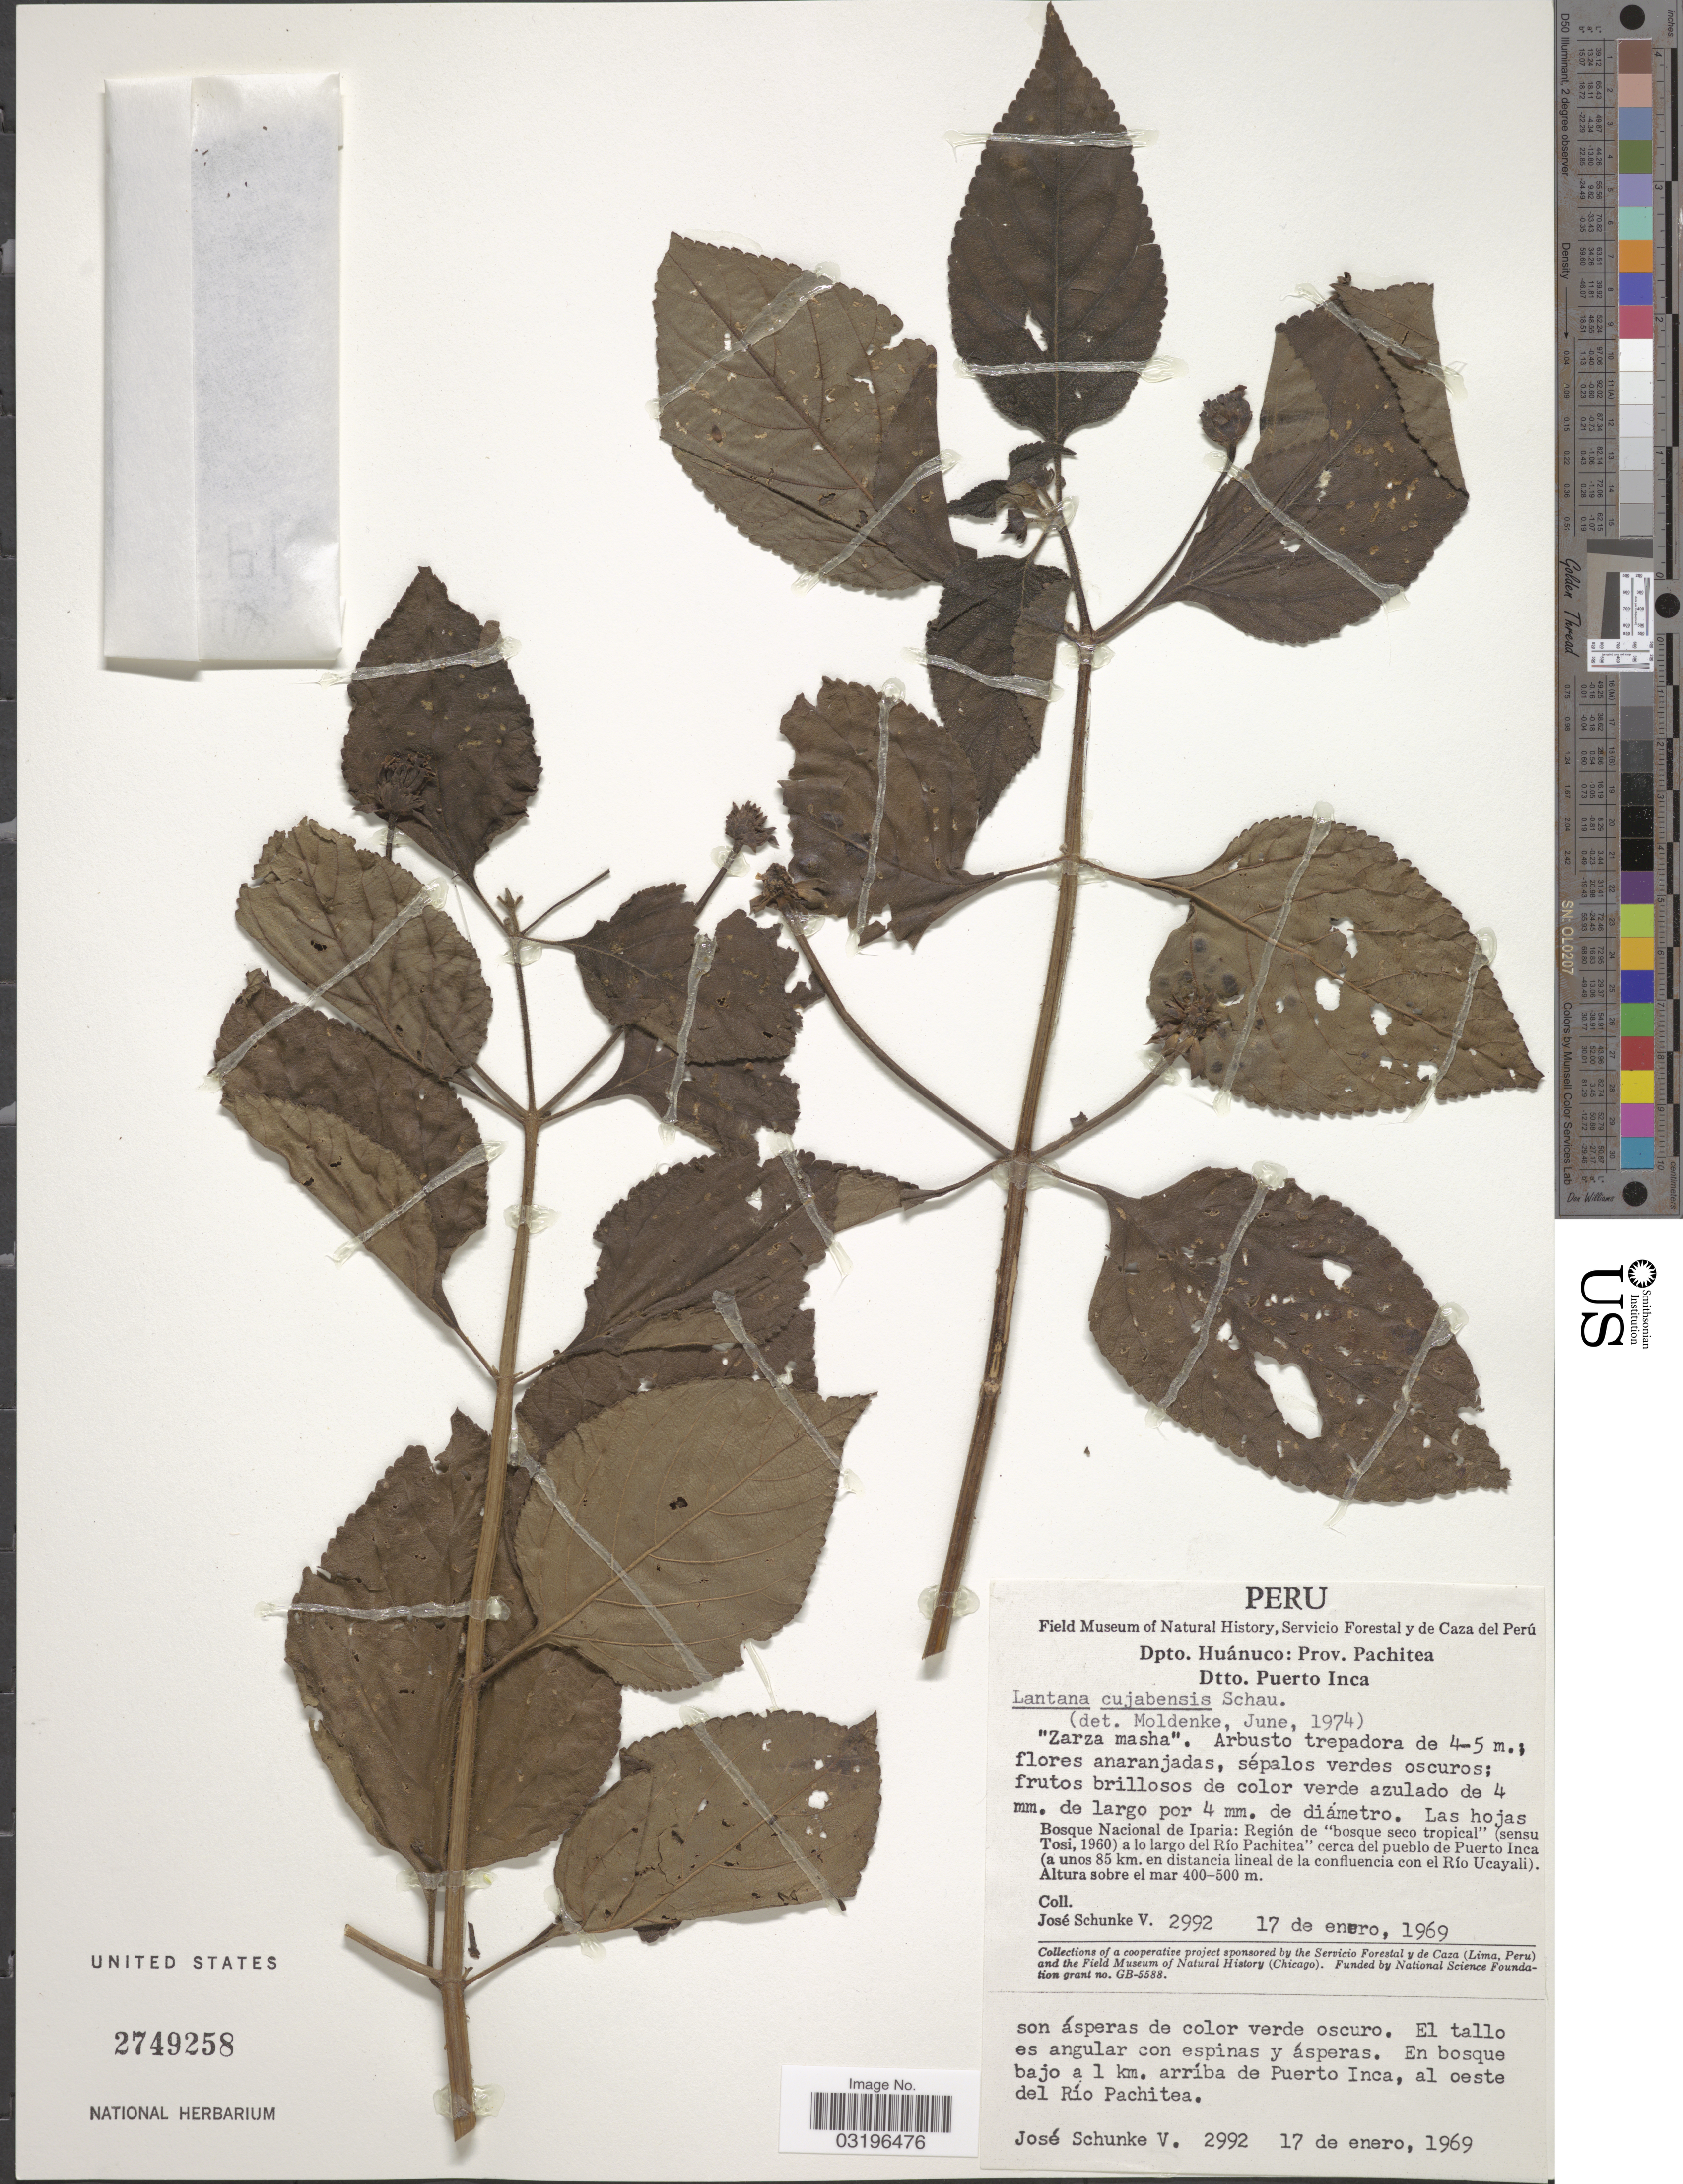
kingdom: Plantae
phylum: Tracheophyta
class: Magnoliopsida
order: Lamiales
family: Verbenaceae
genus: Lantana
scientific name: Lantana cujabensis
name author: Schau.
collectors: J. Schunke Vigo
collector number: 2992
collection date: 1969-01-17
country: Peru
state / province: Huánuco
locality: Dpto. Huánuco: Prov. Pachitea, Dtto. Puerto Inca.Bosque Nacional de Iparia: Región de "bosque seco tropical" (sensu Tosi, 1960) a lo largo del Río Pachitea cerca del campamento Miel de Abeja (1 km. arriba del pueblo de Tournavista o unos 20 km. arriba de la confluencia con el Río Ucayali). En bosque bajo a 1 km. arríba de Puerto Inca, al oeste del Río Pachitea.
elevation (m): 400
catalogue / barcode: US 2749258